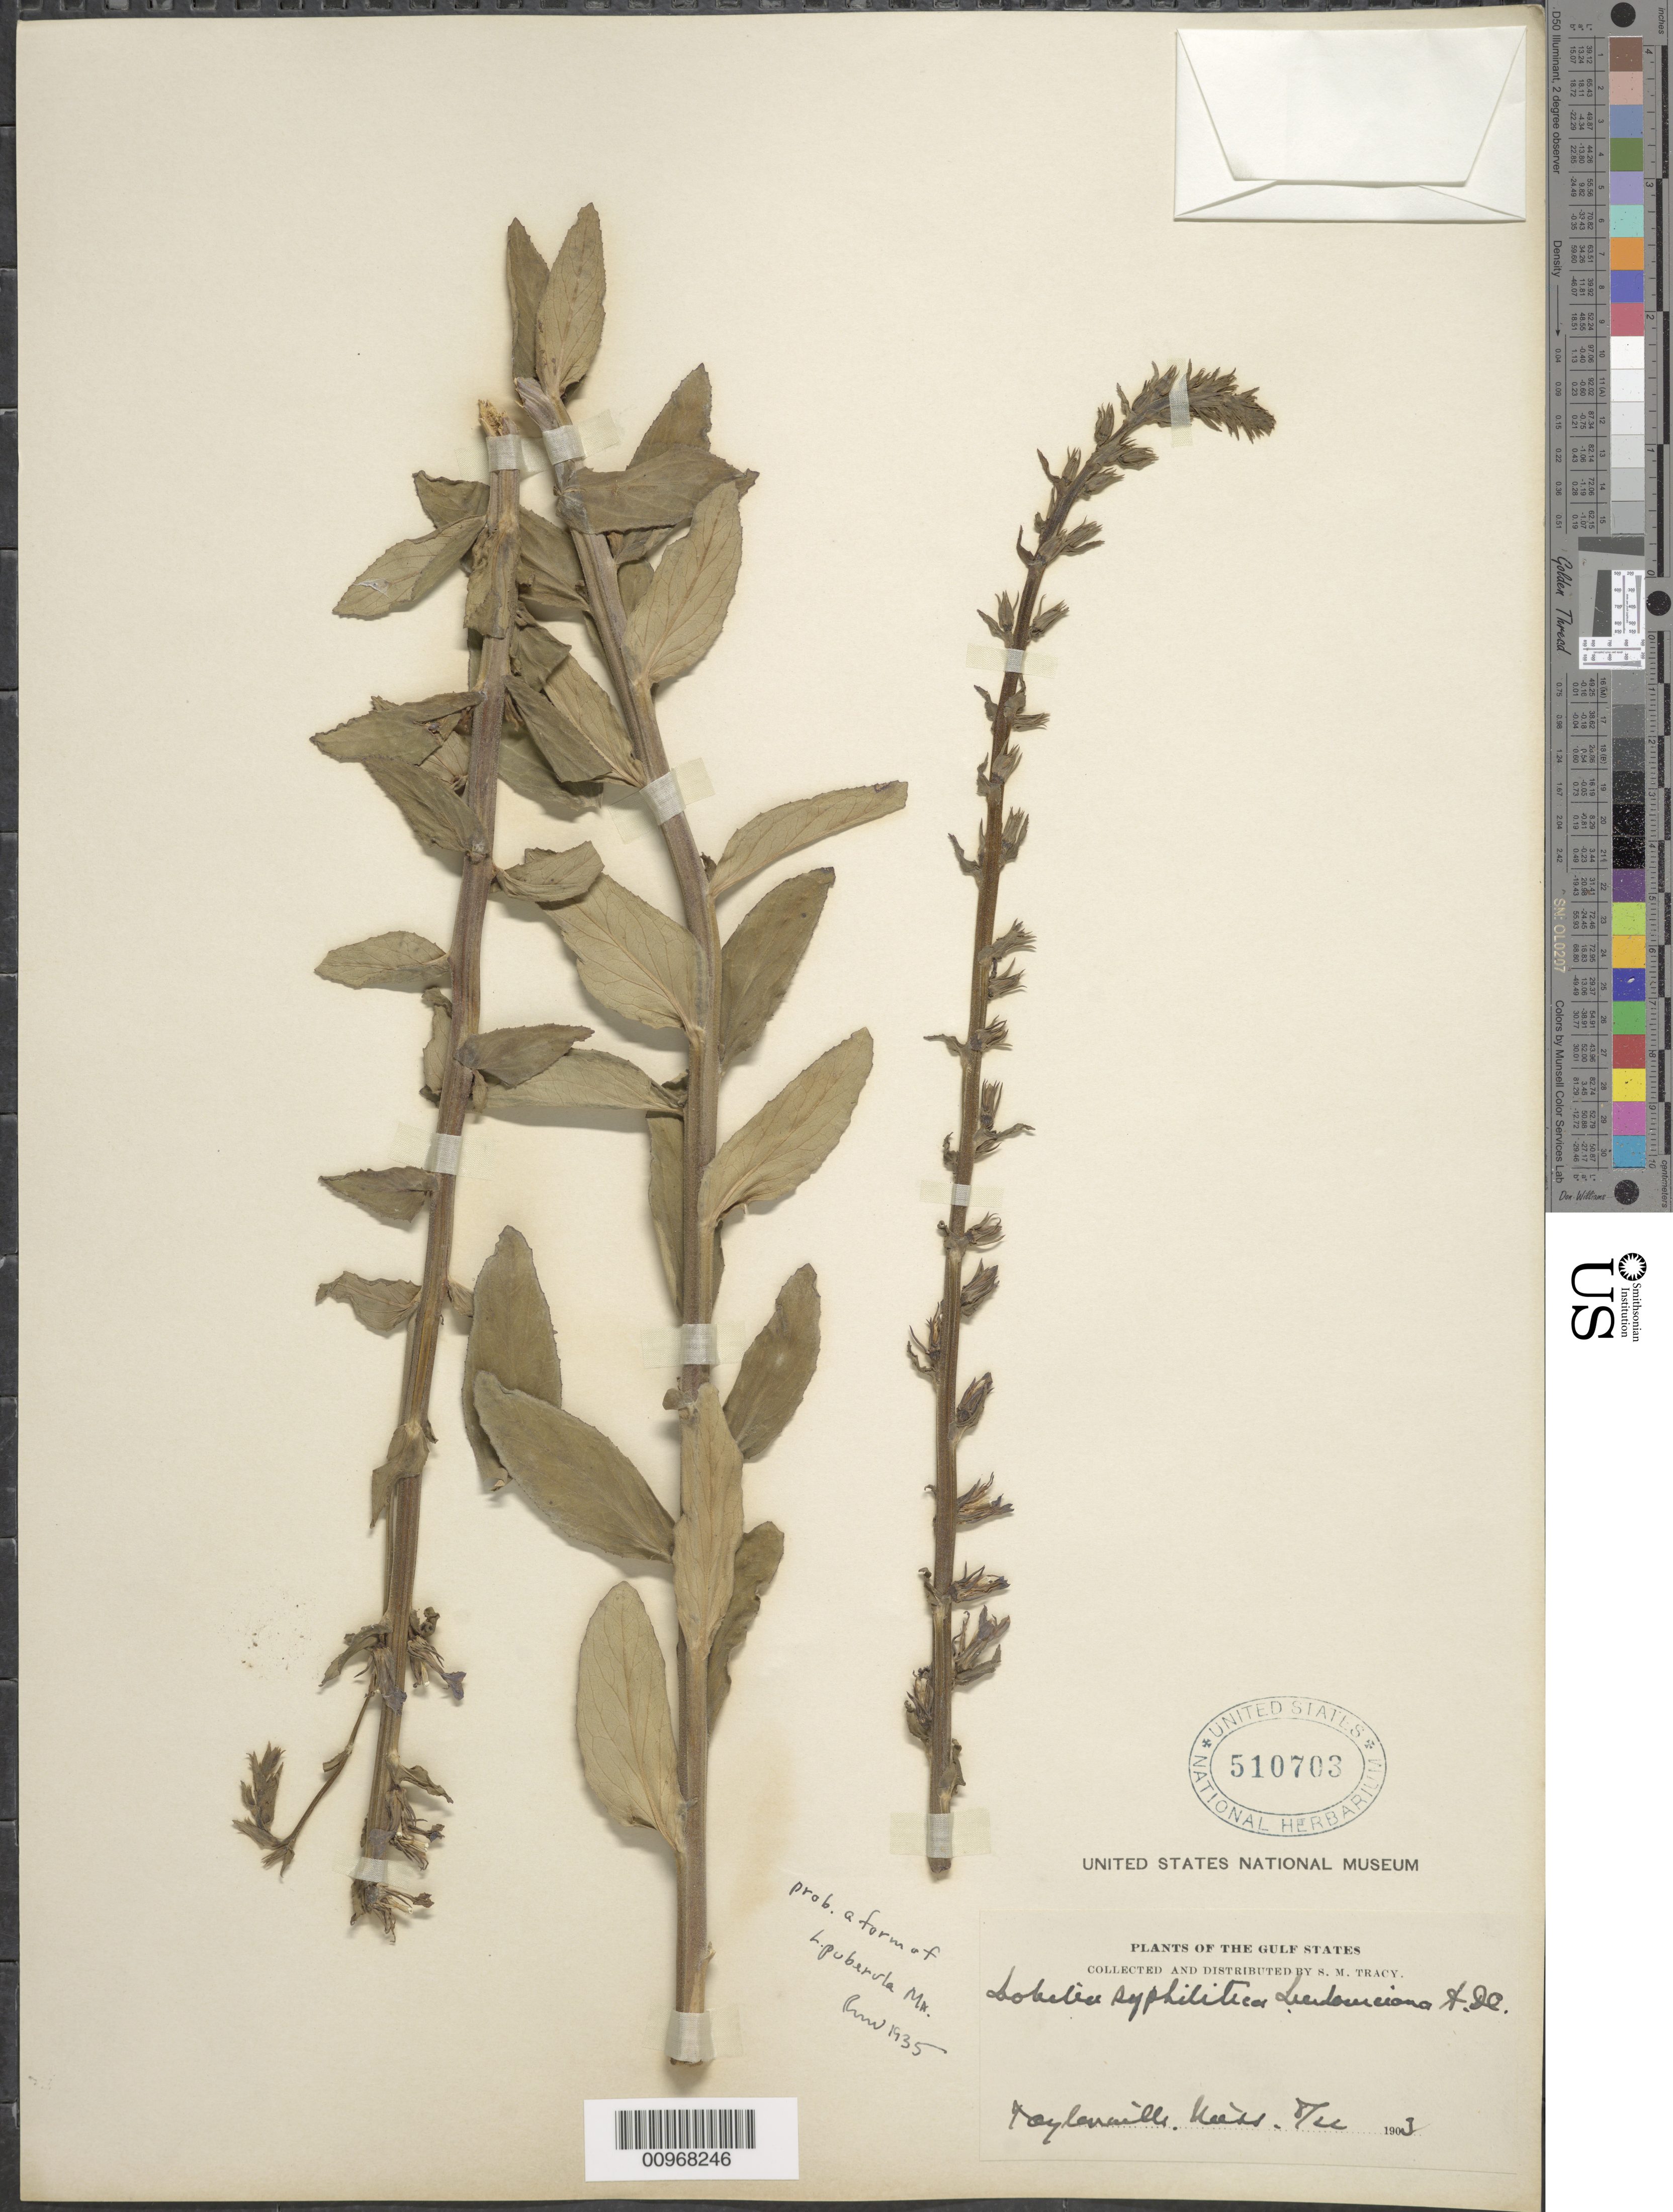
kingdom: Plantae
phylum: Tracheophyta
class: Magnoliopsida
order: Asterales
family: Campanulaceae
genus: Lobelia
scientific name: Lobelia puberula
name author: Michx.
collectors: S. M. Tracy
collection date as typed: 03 Aug 1903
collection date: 1903-08-03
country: United States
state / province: Mississippi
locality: Taylorsville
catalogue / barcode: US 510703